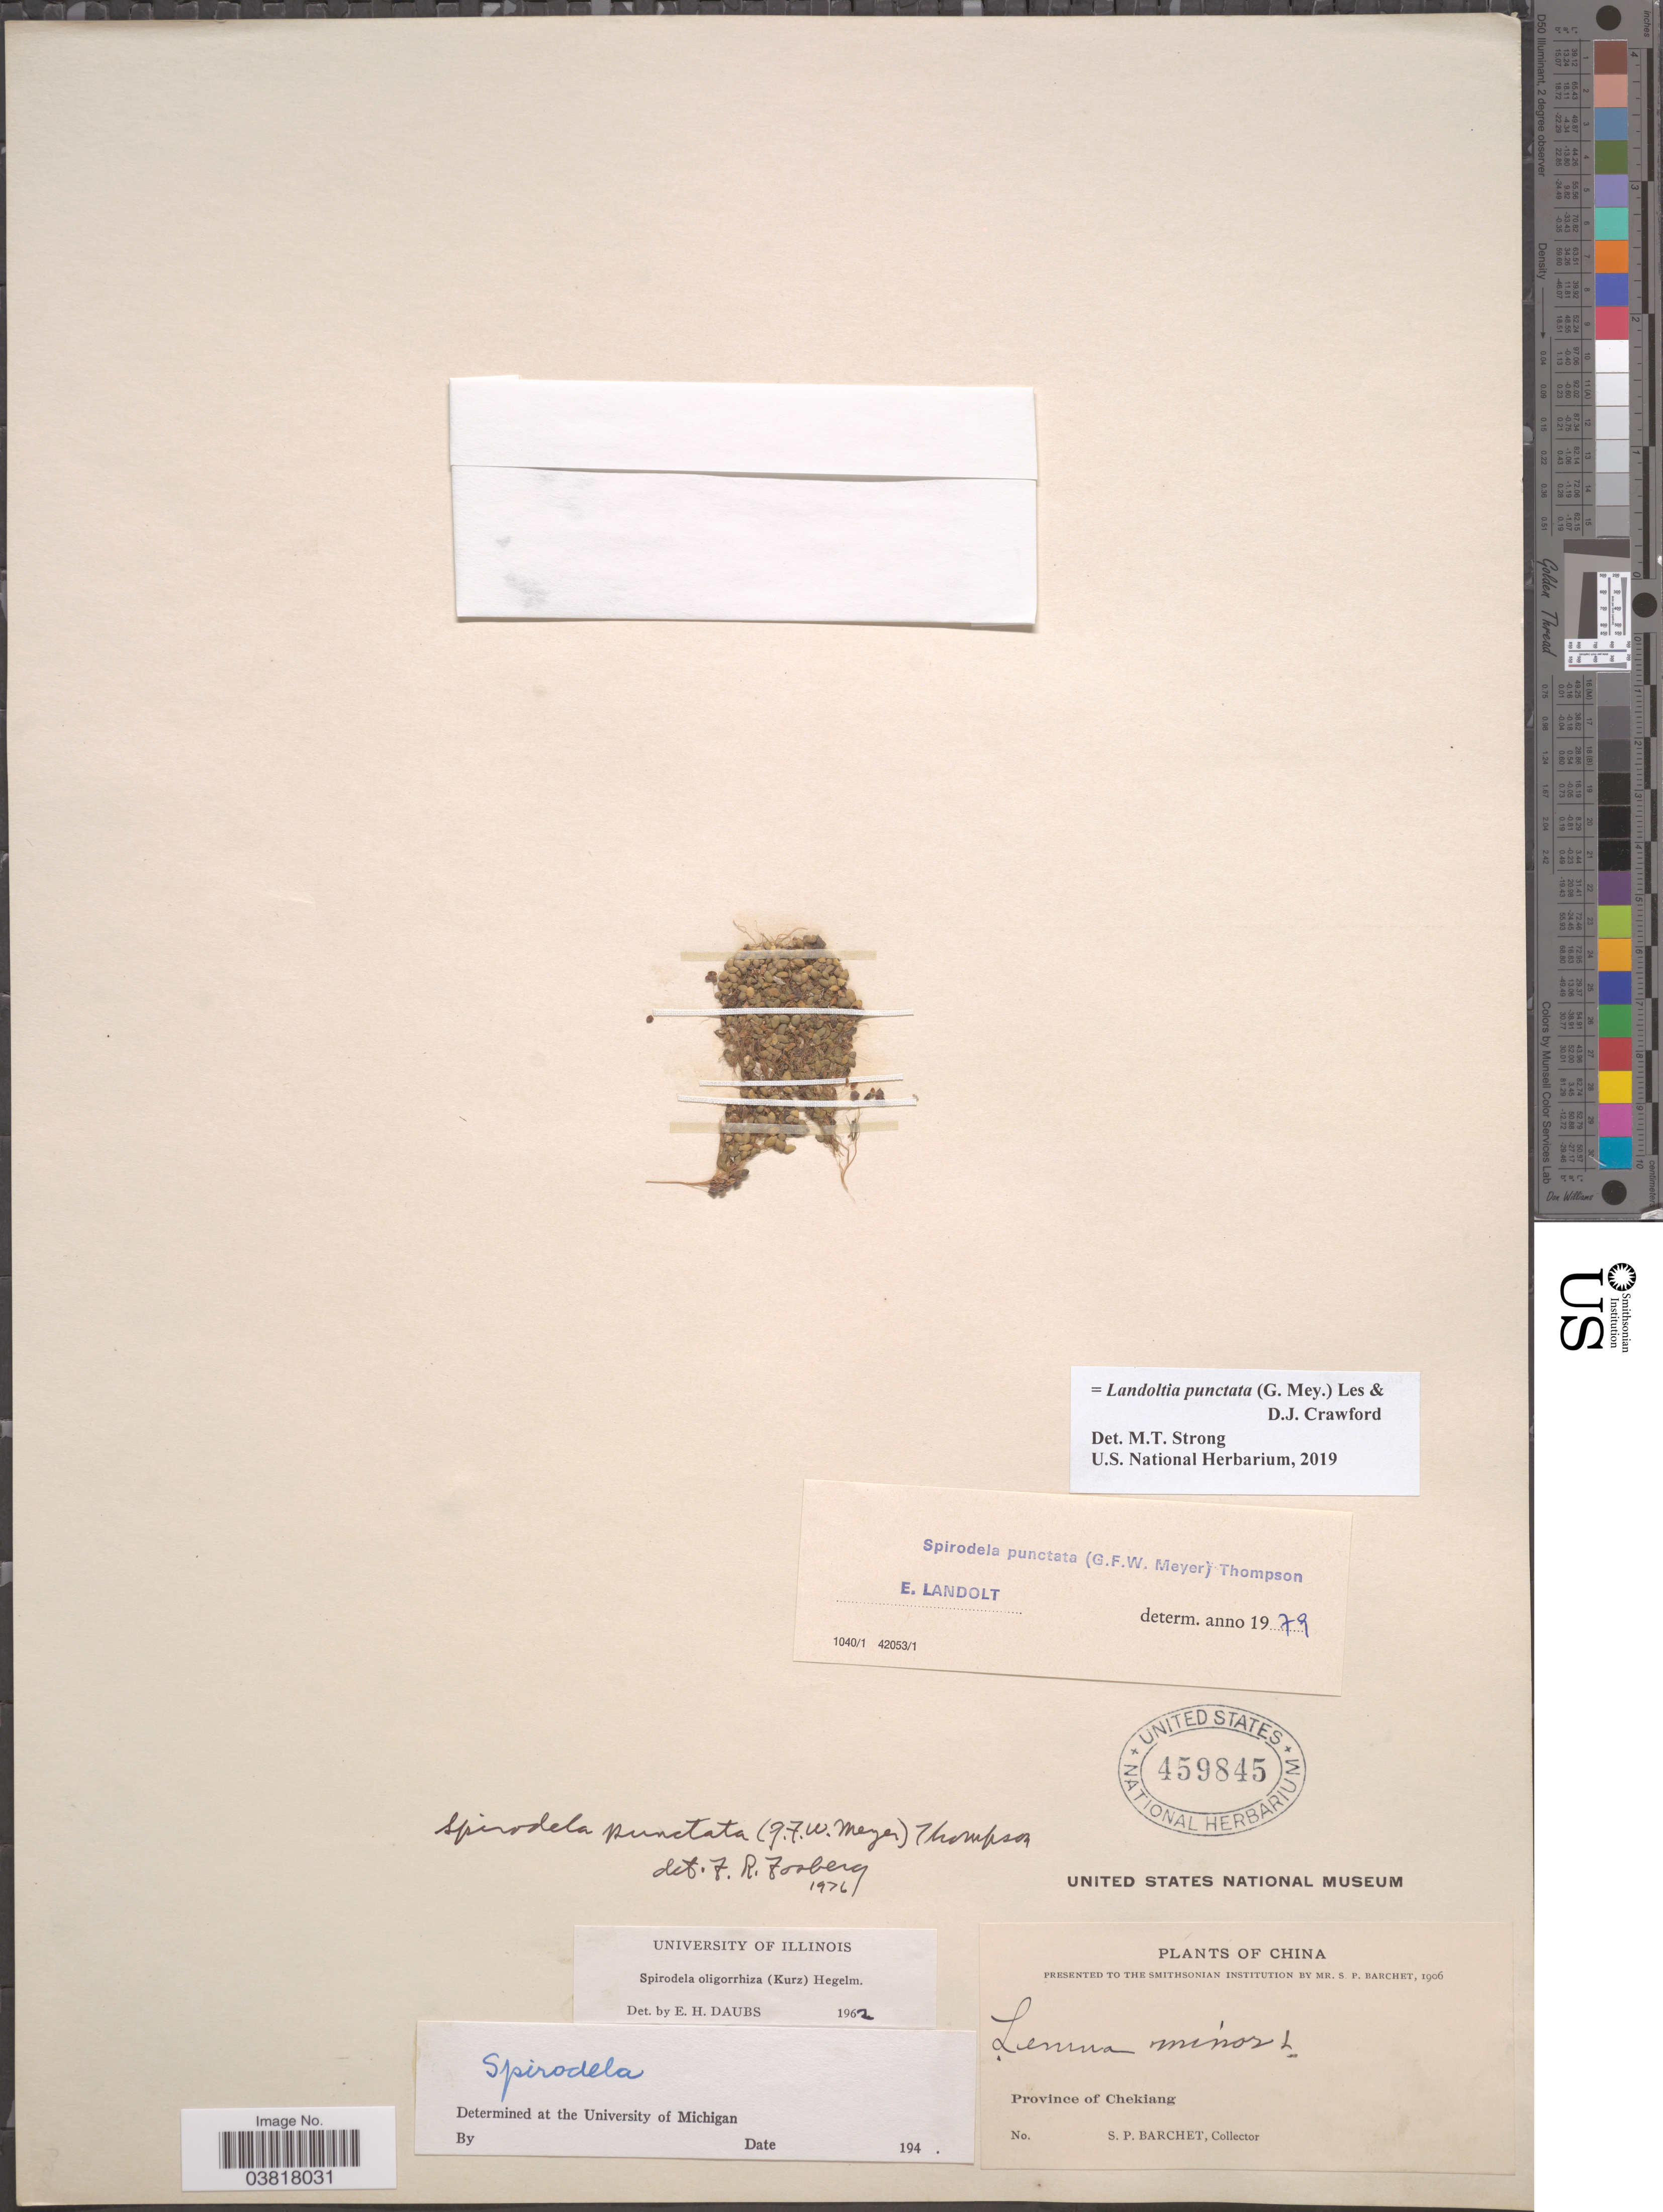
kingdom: Plantae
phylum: Tracheophyta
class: Liliopsida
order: Alismatales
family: Araceae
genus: Landoltia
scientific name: Landoltia punctata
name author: (G. Mey.) Les & D. J. Crawford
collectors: S. P. Barchet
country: China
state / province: Zhejiang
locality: Province of Chekiang.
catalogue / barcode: US 459845